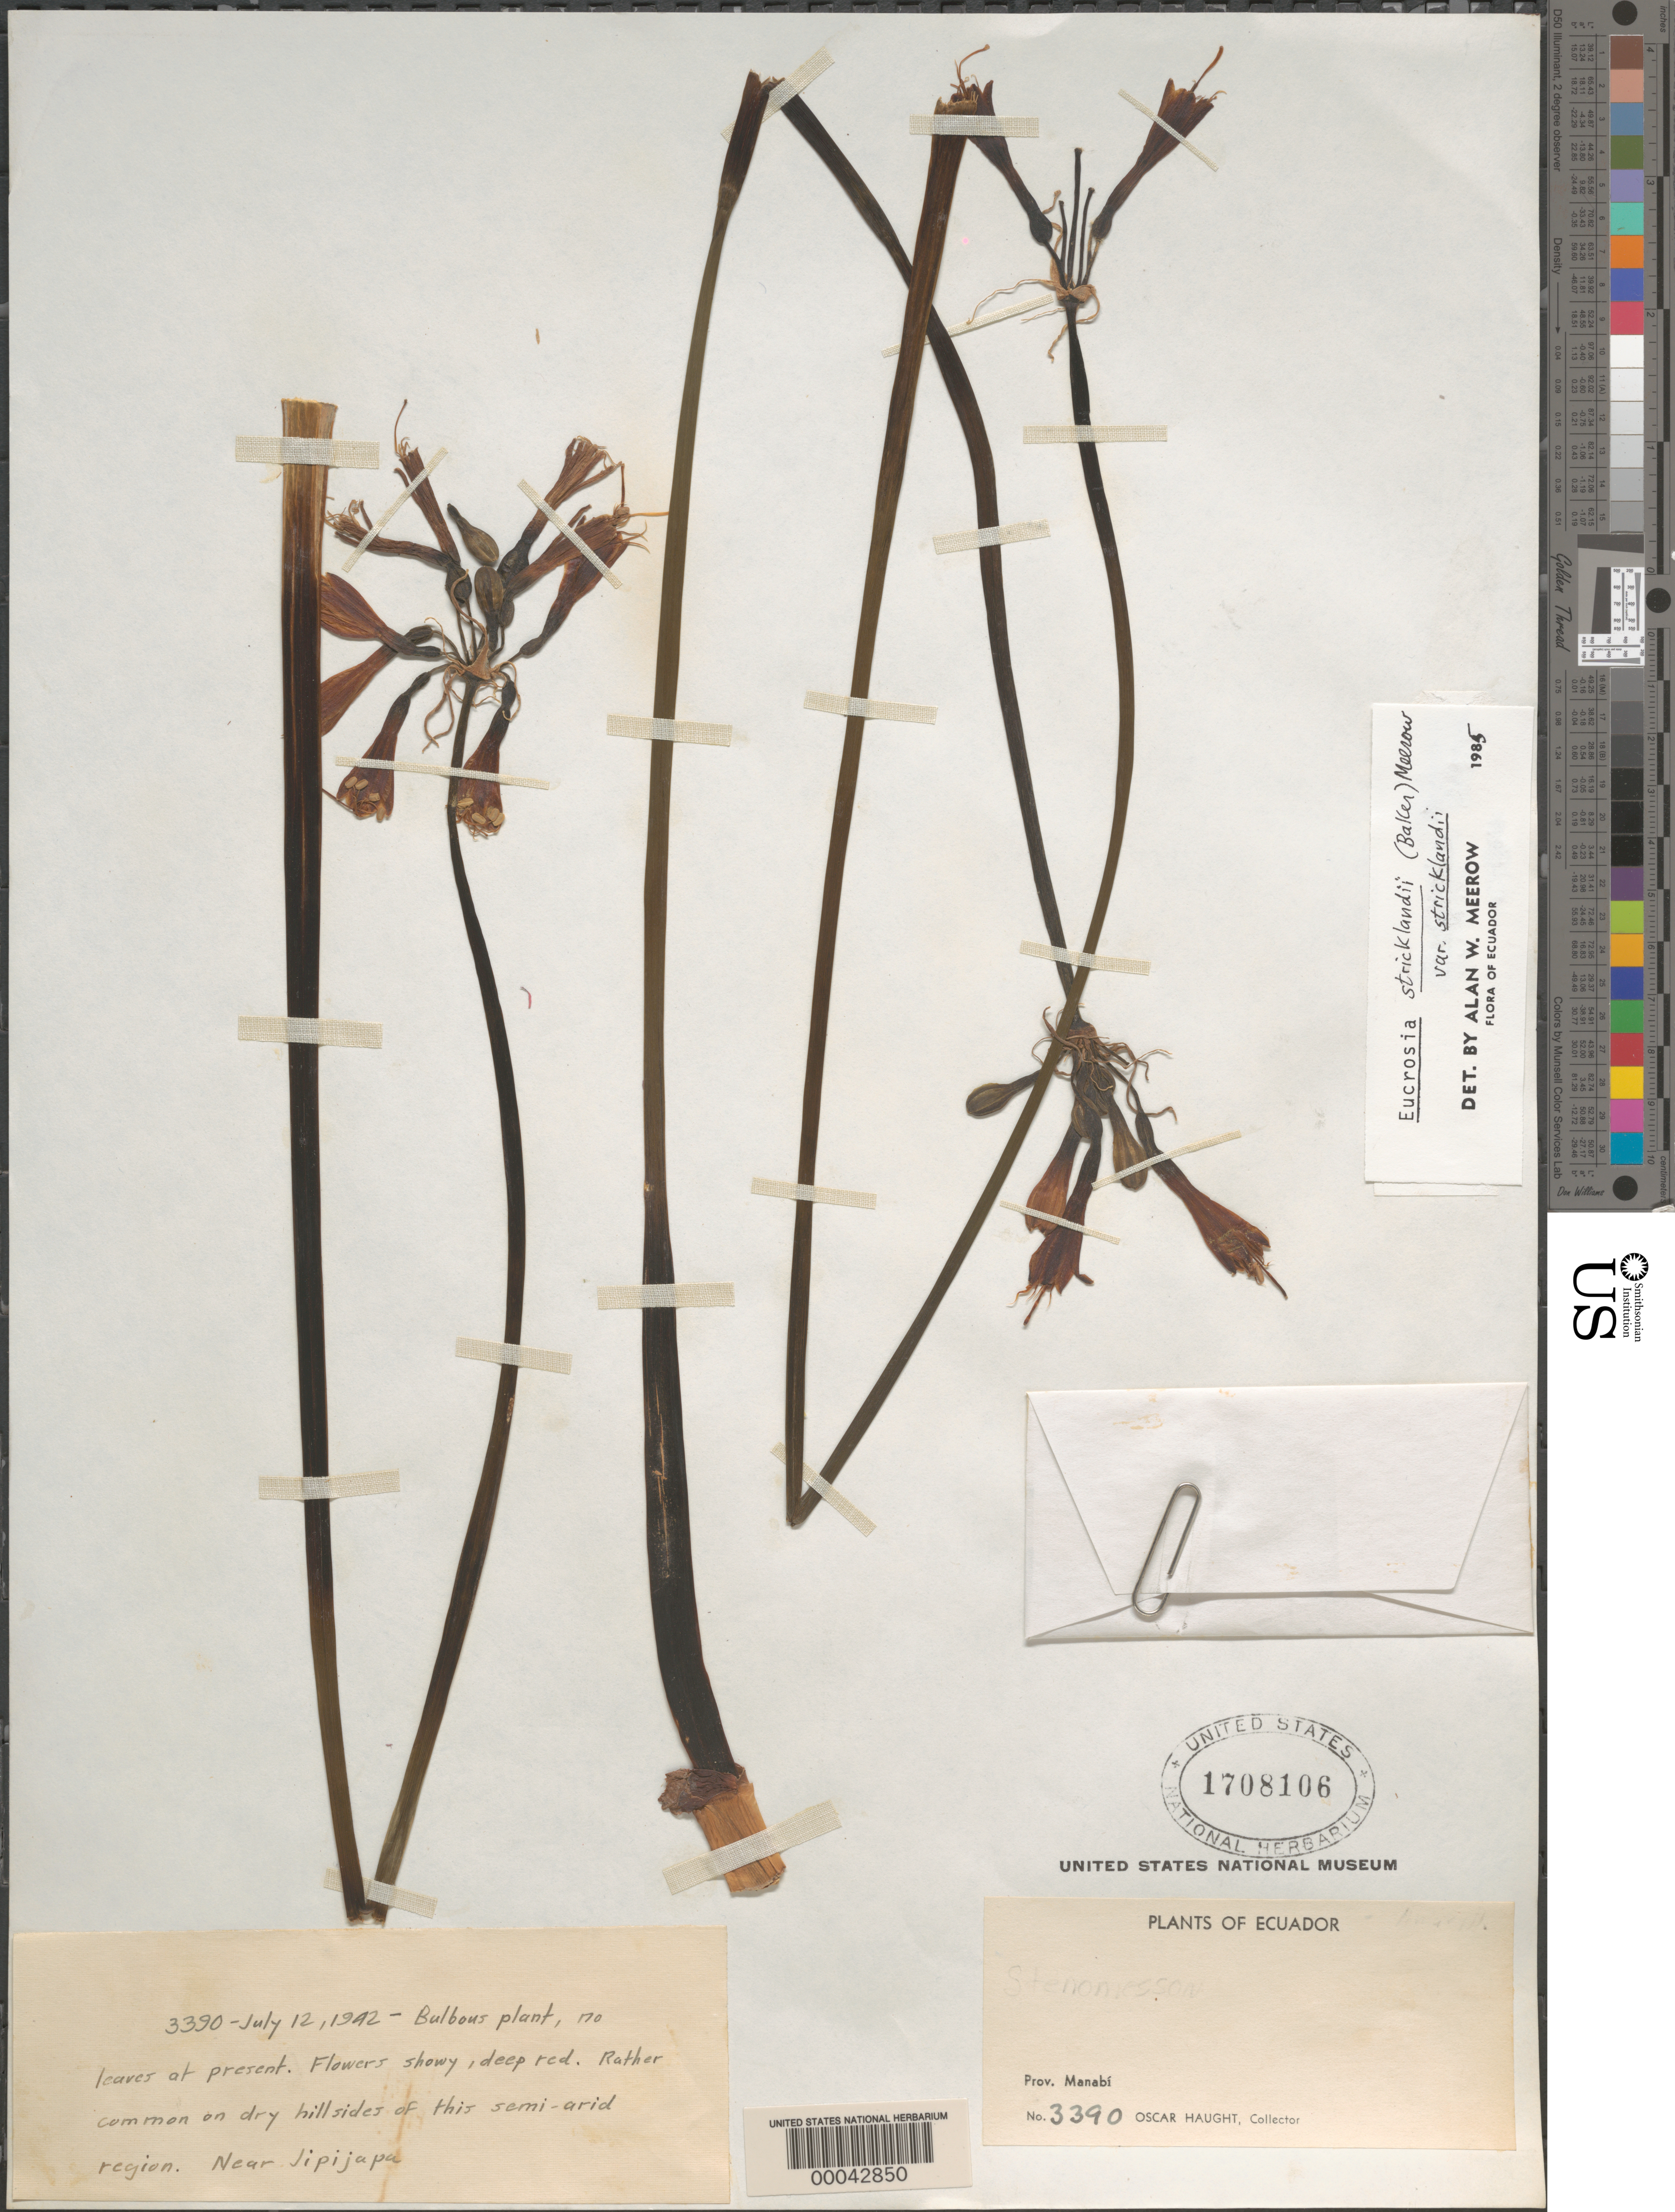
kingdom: Plantae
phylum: Tracheophyta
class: Liliopsida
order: Asparagales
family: Amaryllidaceae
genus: Eucrosia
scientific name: Eucrosia stricklandii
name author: (Baker) Meerow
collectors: O. L. Haught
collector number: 3390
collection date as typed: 12 Jul 1942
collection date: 1942-07-12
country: Ecuador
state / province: Manabí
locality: Near jipijapa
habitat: Dry hillsides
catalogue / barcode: US 1708106